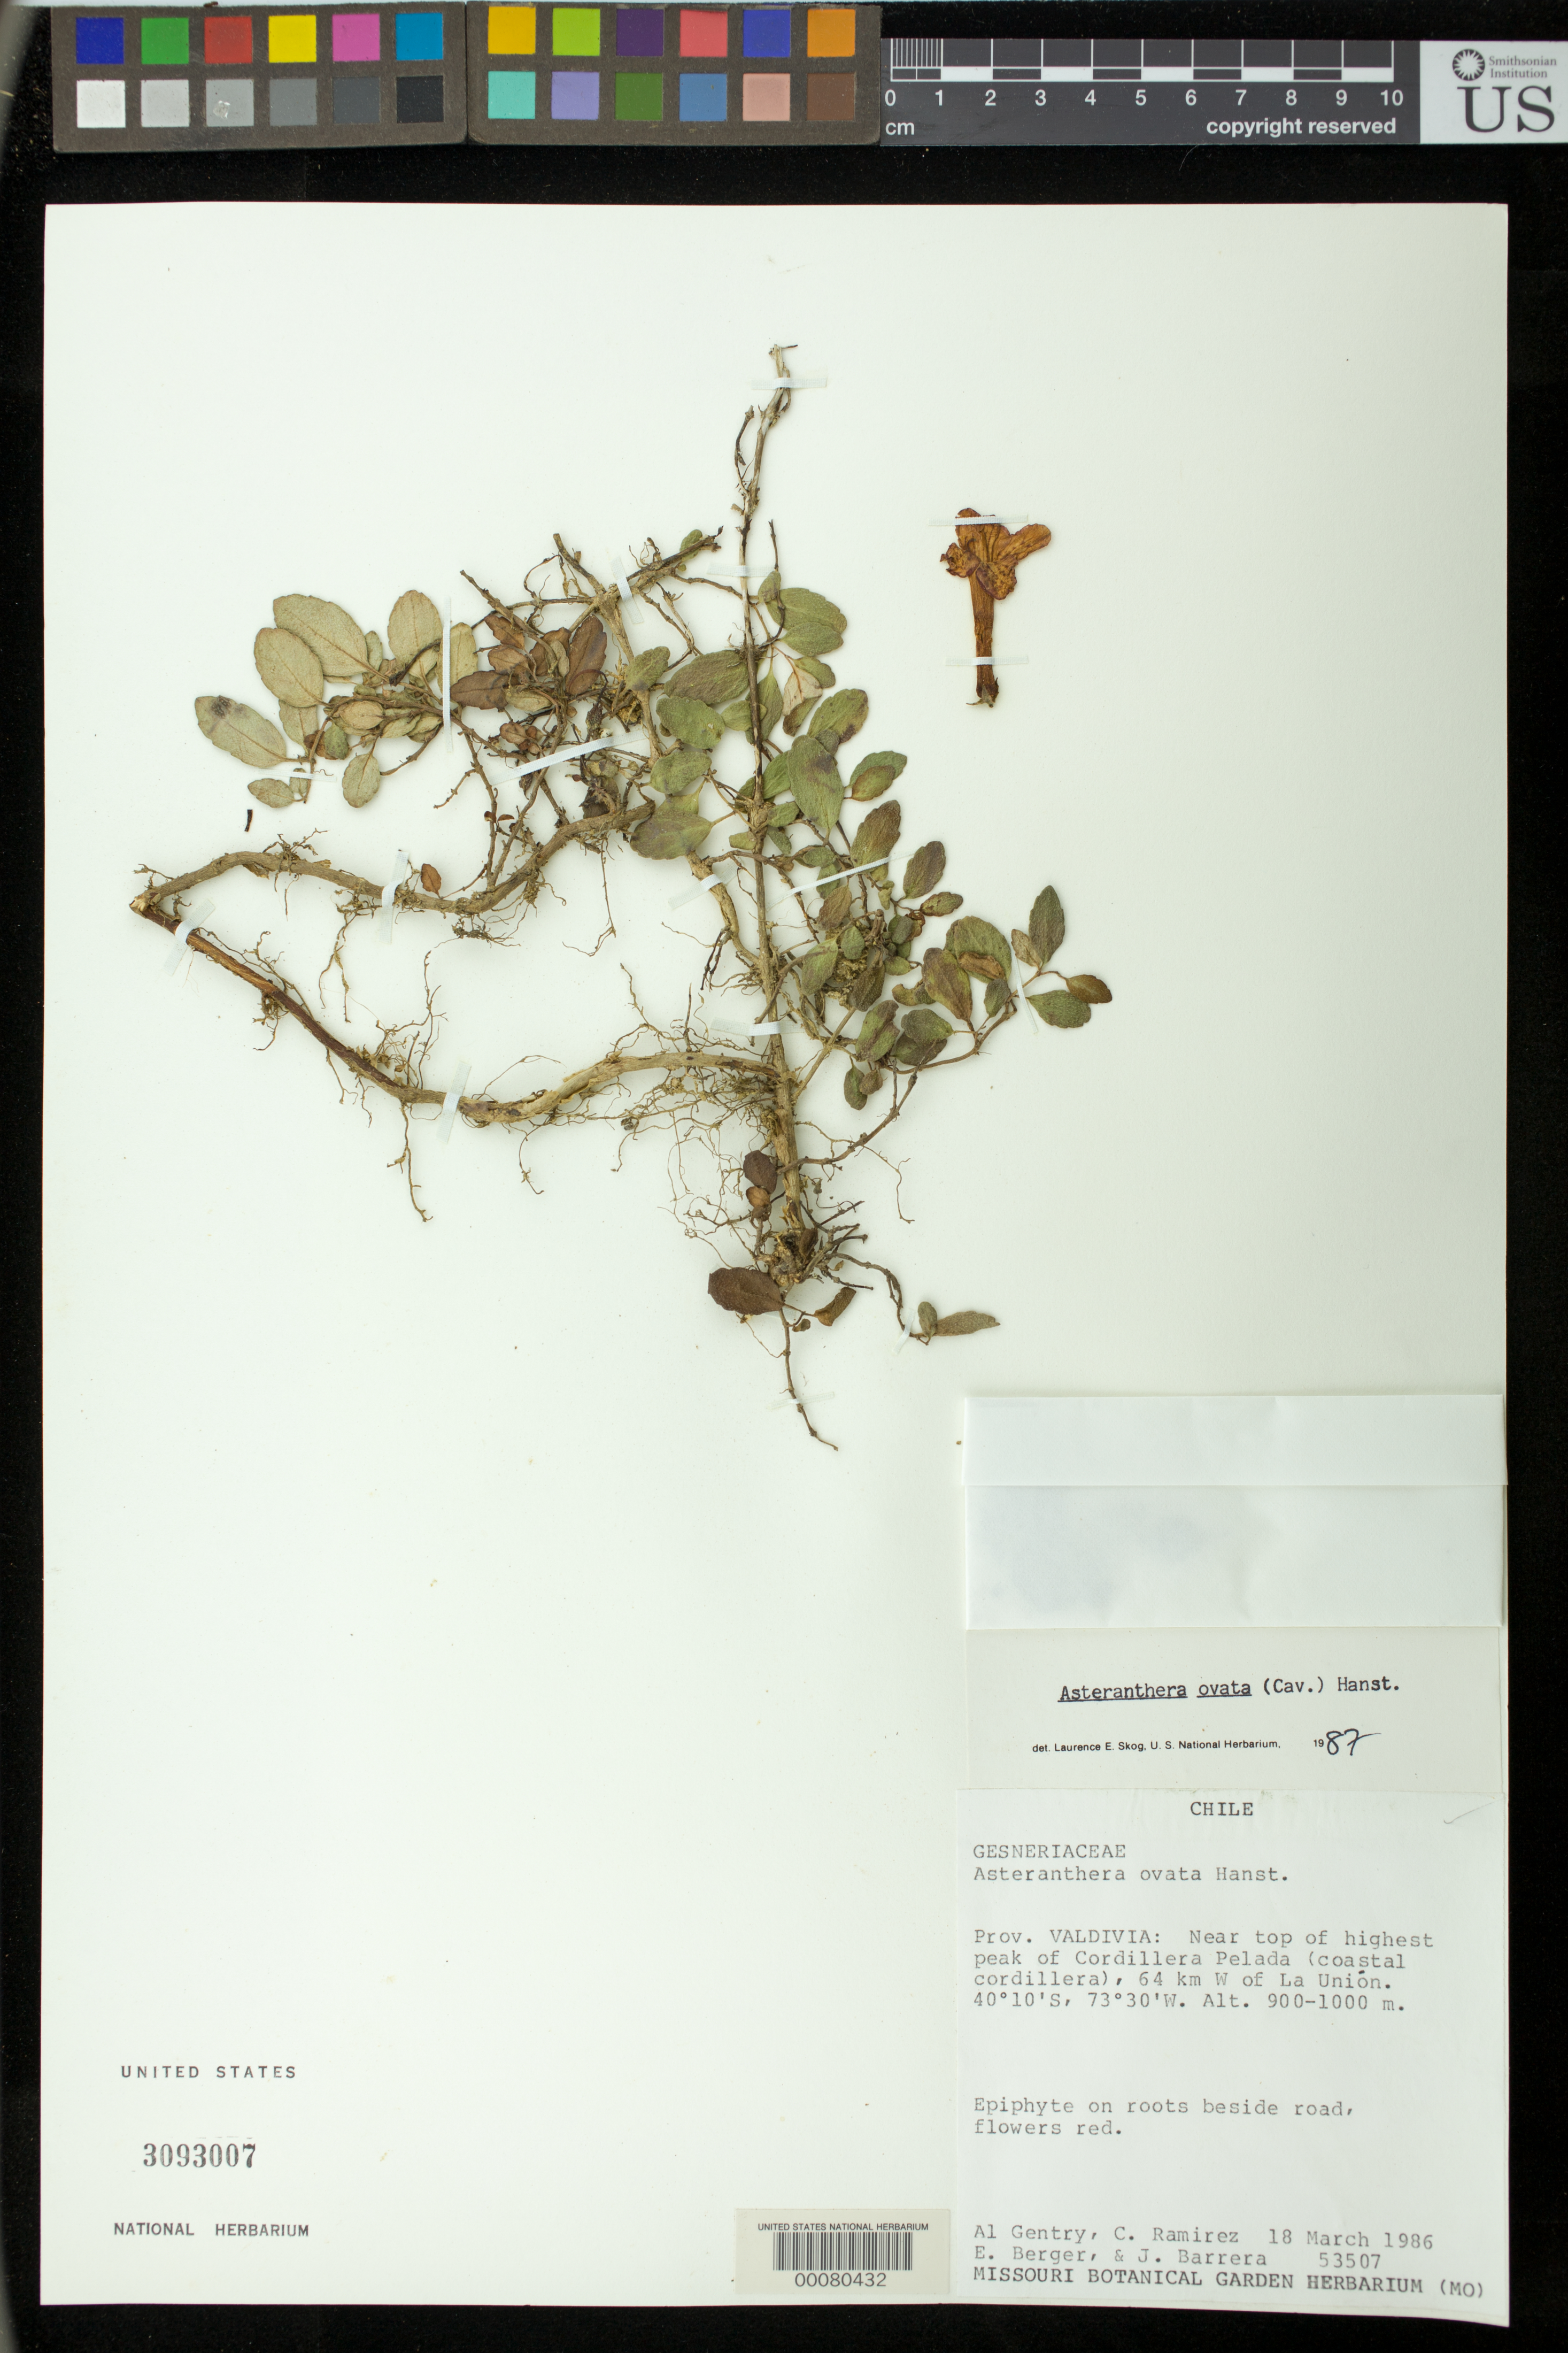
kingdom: Plantae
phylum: Tracheophyta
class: Magnoliopsida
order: Lamiales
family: Gesneriaceae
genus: Asteranthera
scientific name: Asteranthera ovata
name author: (Cav.) Hanst.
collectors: A. H. Gentry & et al.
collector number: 53507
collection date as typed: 18 Mar 1986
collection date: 1986-03-18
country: Chile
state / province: Los Ríos (XIV)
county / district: Valdivia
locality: Near top of highest peak of Cordillera Pelada (coastal cordillera), 64 km W of La Union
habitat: on roots beside road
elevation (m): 900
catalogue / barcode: US 3093007